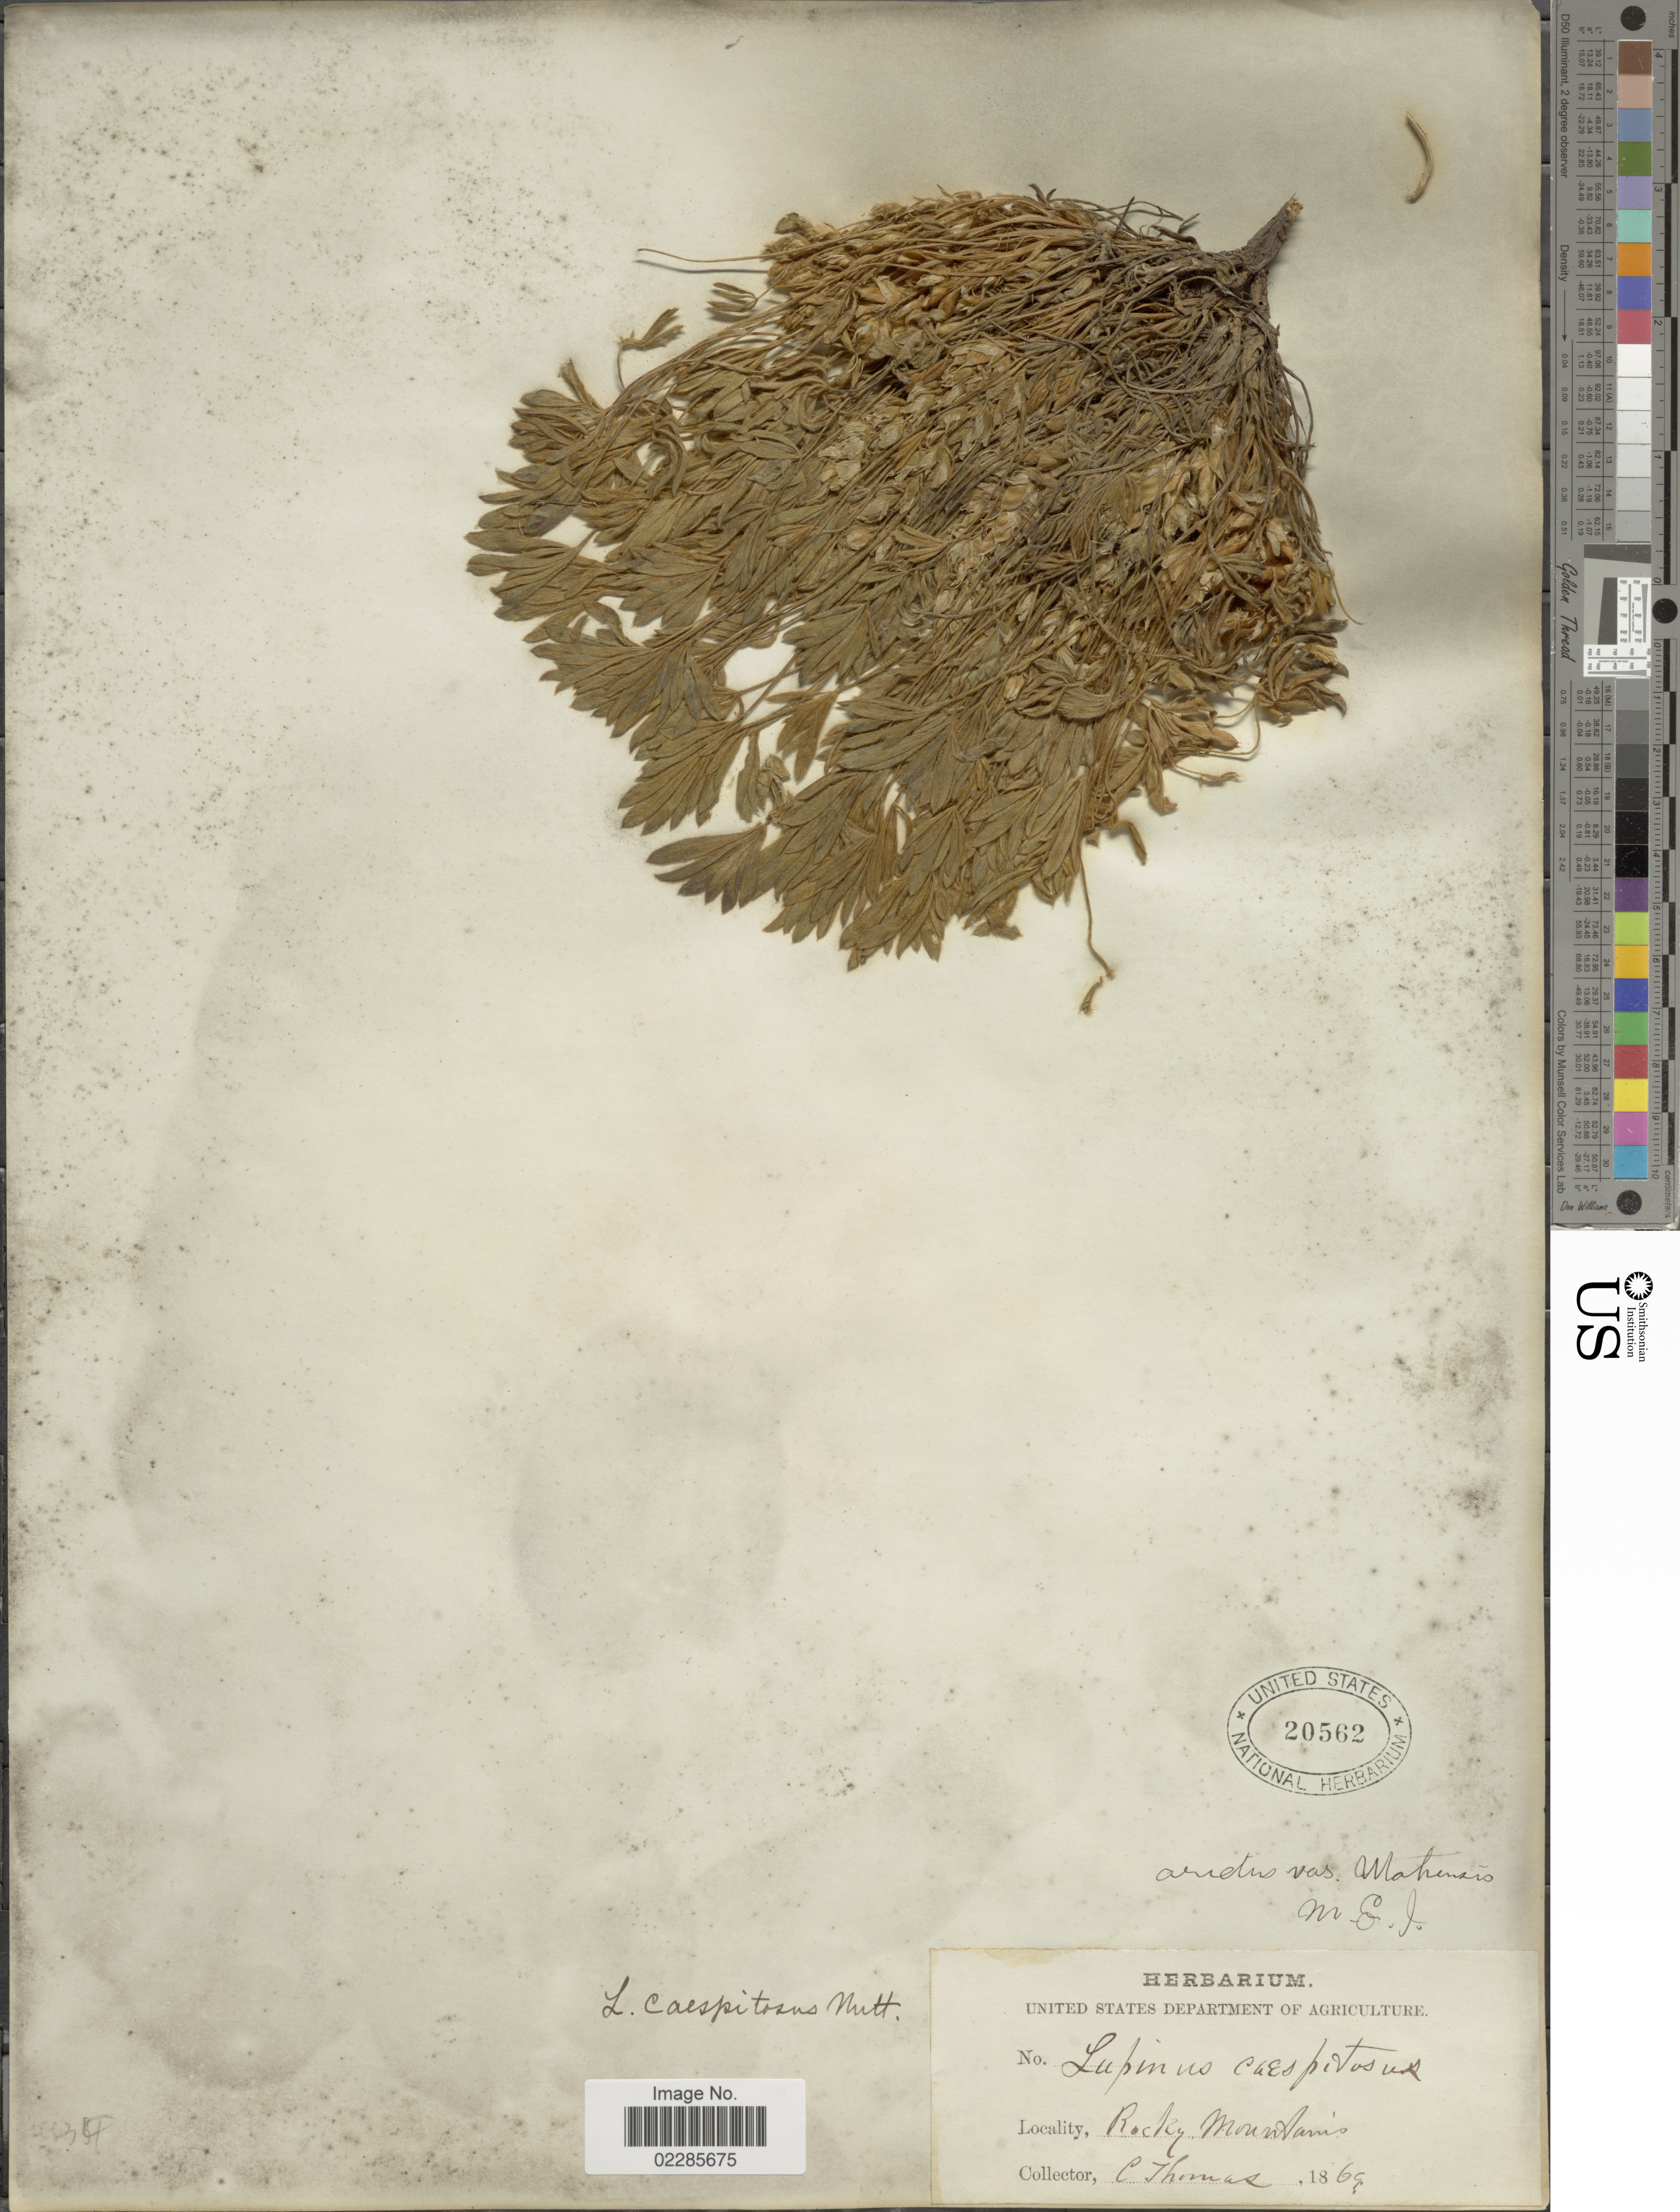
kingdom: Plantae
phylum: Tracheophyta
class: Magnoliopsida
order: Fabales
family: Fabaceae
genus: Lupinus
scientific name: Lupinus lepidus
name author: Douglas ex Lindl.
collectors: C. Thomas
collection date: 1869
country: United States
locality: Rocky Mountains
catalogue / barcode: US 20562